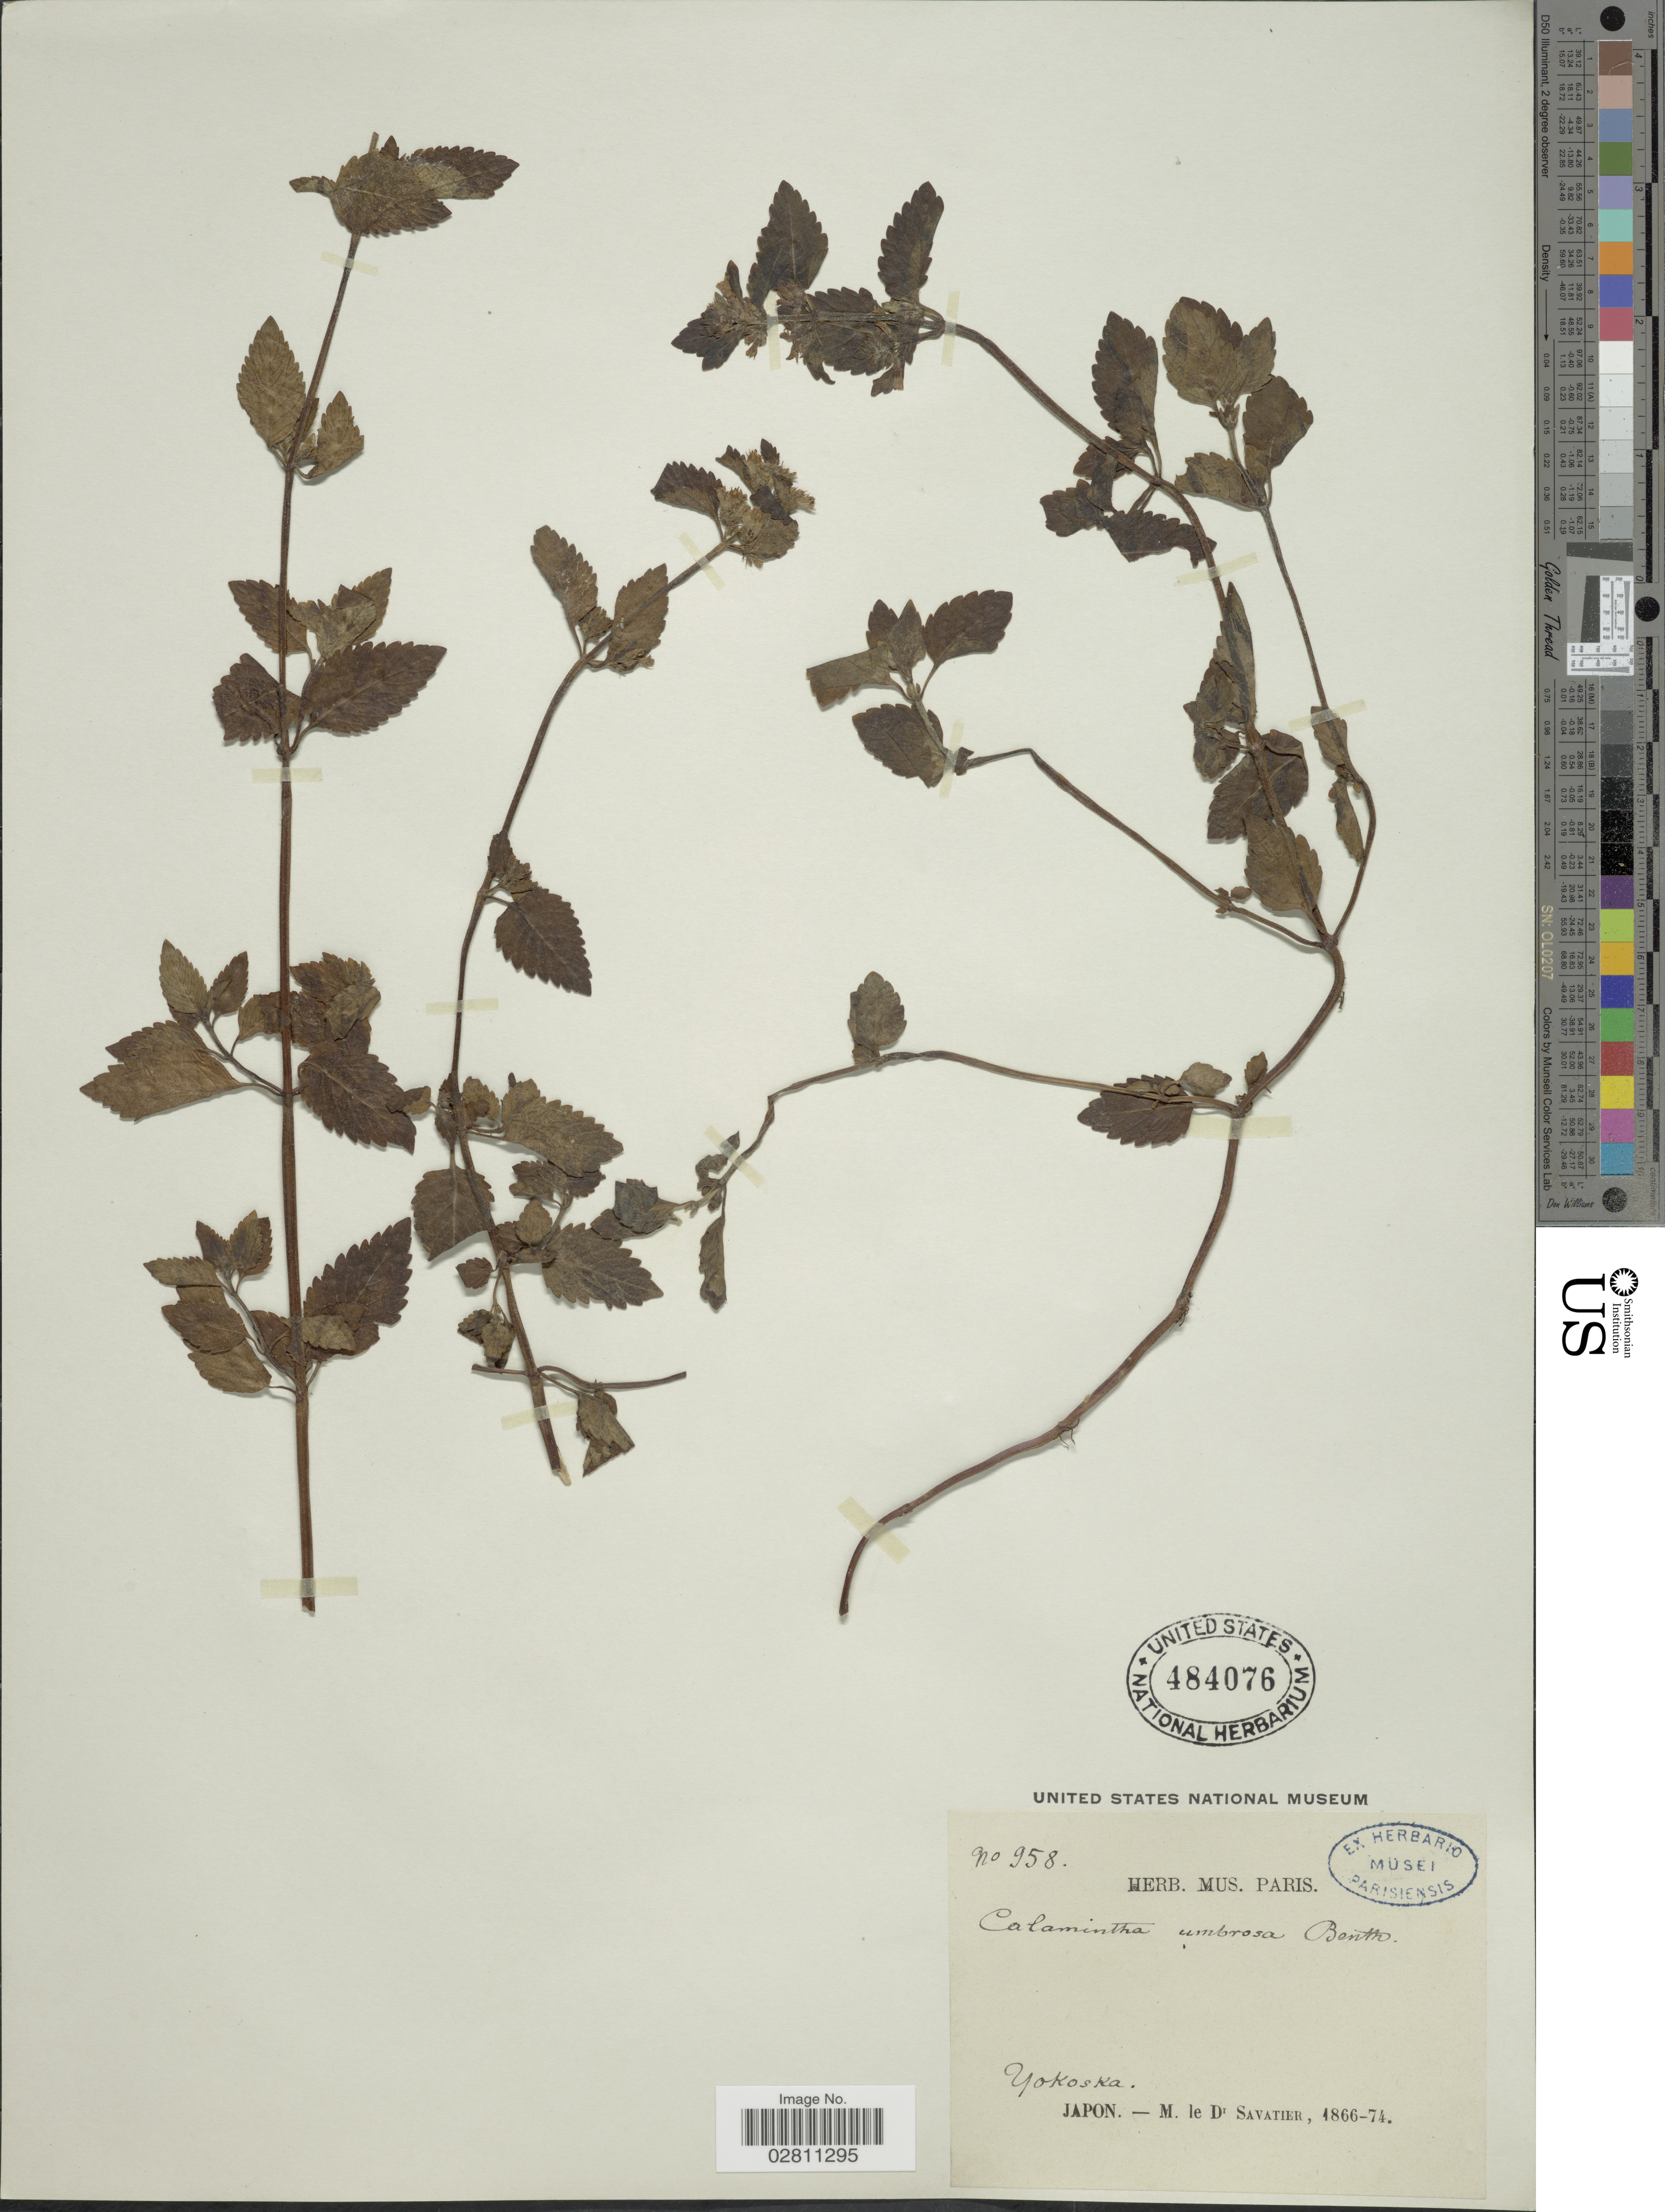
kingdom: Plantae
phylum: Tracheophyta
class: Magnoliopsida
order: Lamiales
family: Lamiaceae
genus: Clinopodium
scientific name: Clinopodium umbrosum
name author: (M. Bieb.) C. Koch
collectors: Savatier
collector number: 958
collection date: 1866/1874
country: Japan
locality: Yokoska.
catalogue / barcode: US 484076